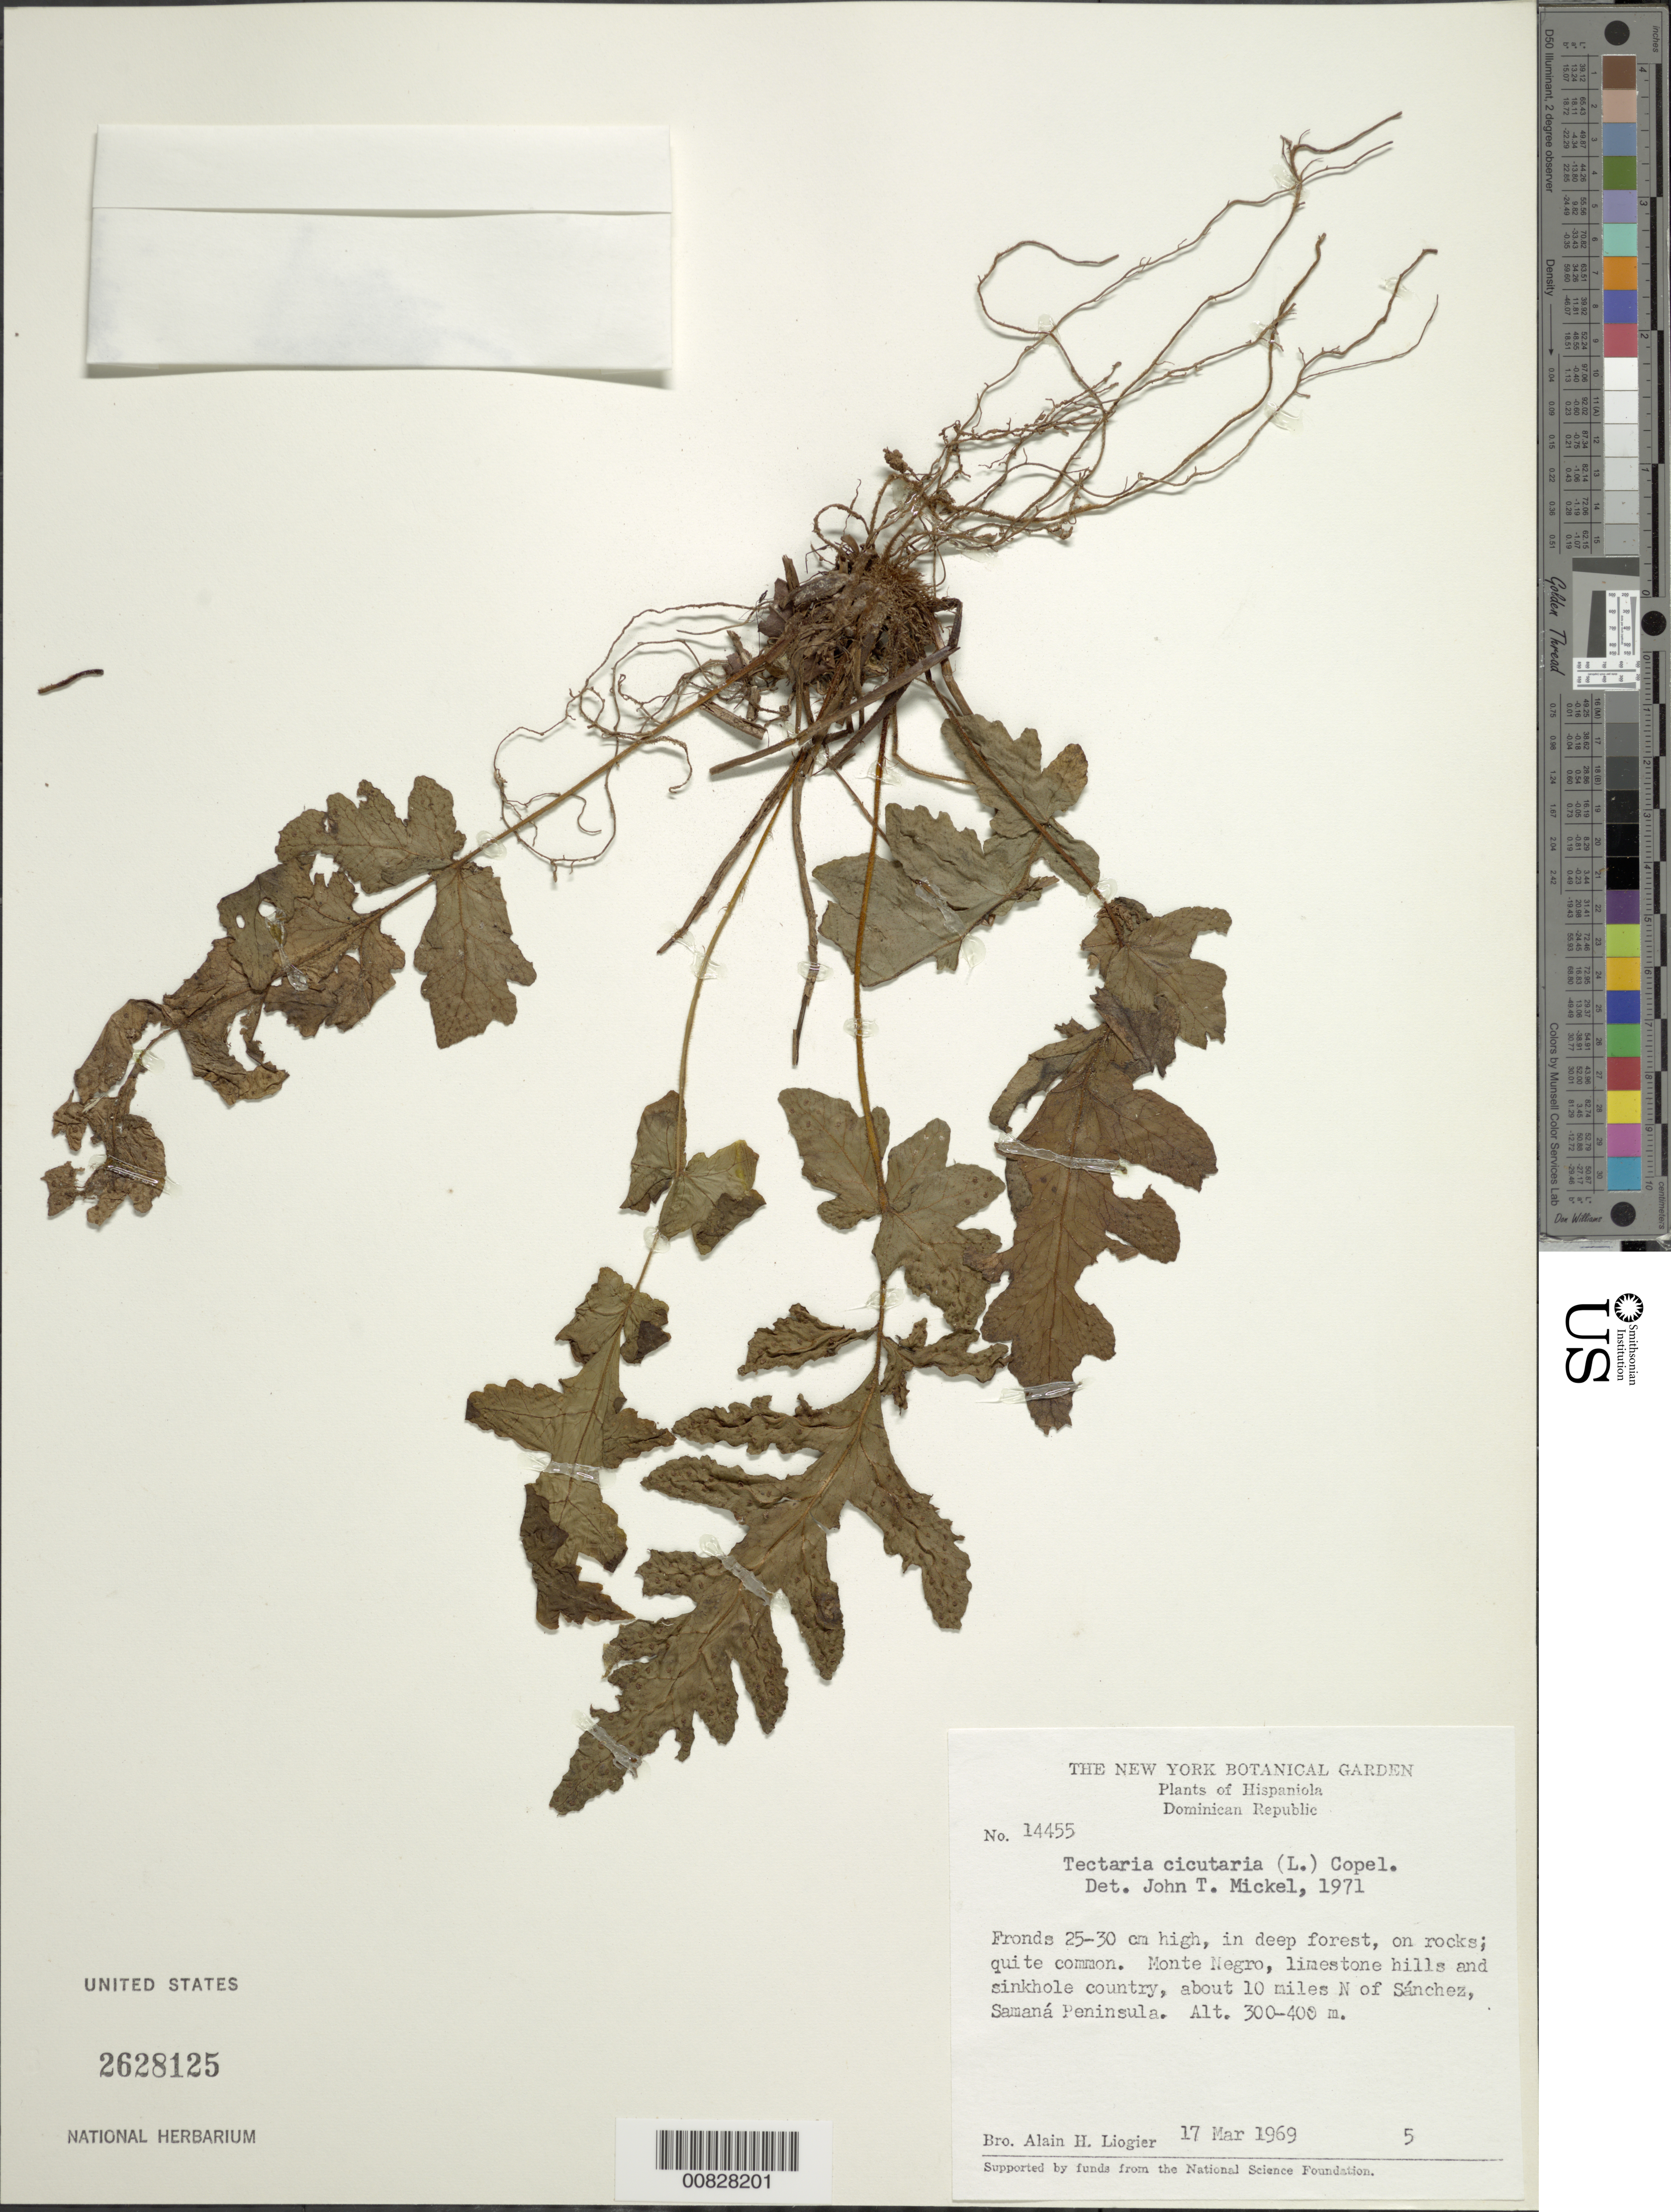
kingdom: Plantae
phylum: Tracheophyta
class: Polypodiopsida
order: Polypodiales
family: Tectariaceae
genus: Tectaria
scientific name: Tectaria cicutaria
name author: (L.) Copel.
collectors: A. H. Liogier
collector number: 14455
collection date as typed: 17 Mar 1969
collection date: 1969-03-17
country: Dominican Republic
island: Hispaniola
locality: Monte Negro, 10 miles N of Sánchez, Samaná Peninsula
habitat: Limestone hills and sinkhole country, in deep forest on rocks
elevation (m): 300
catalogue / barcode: US 2826125